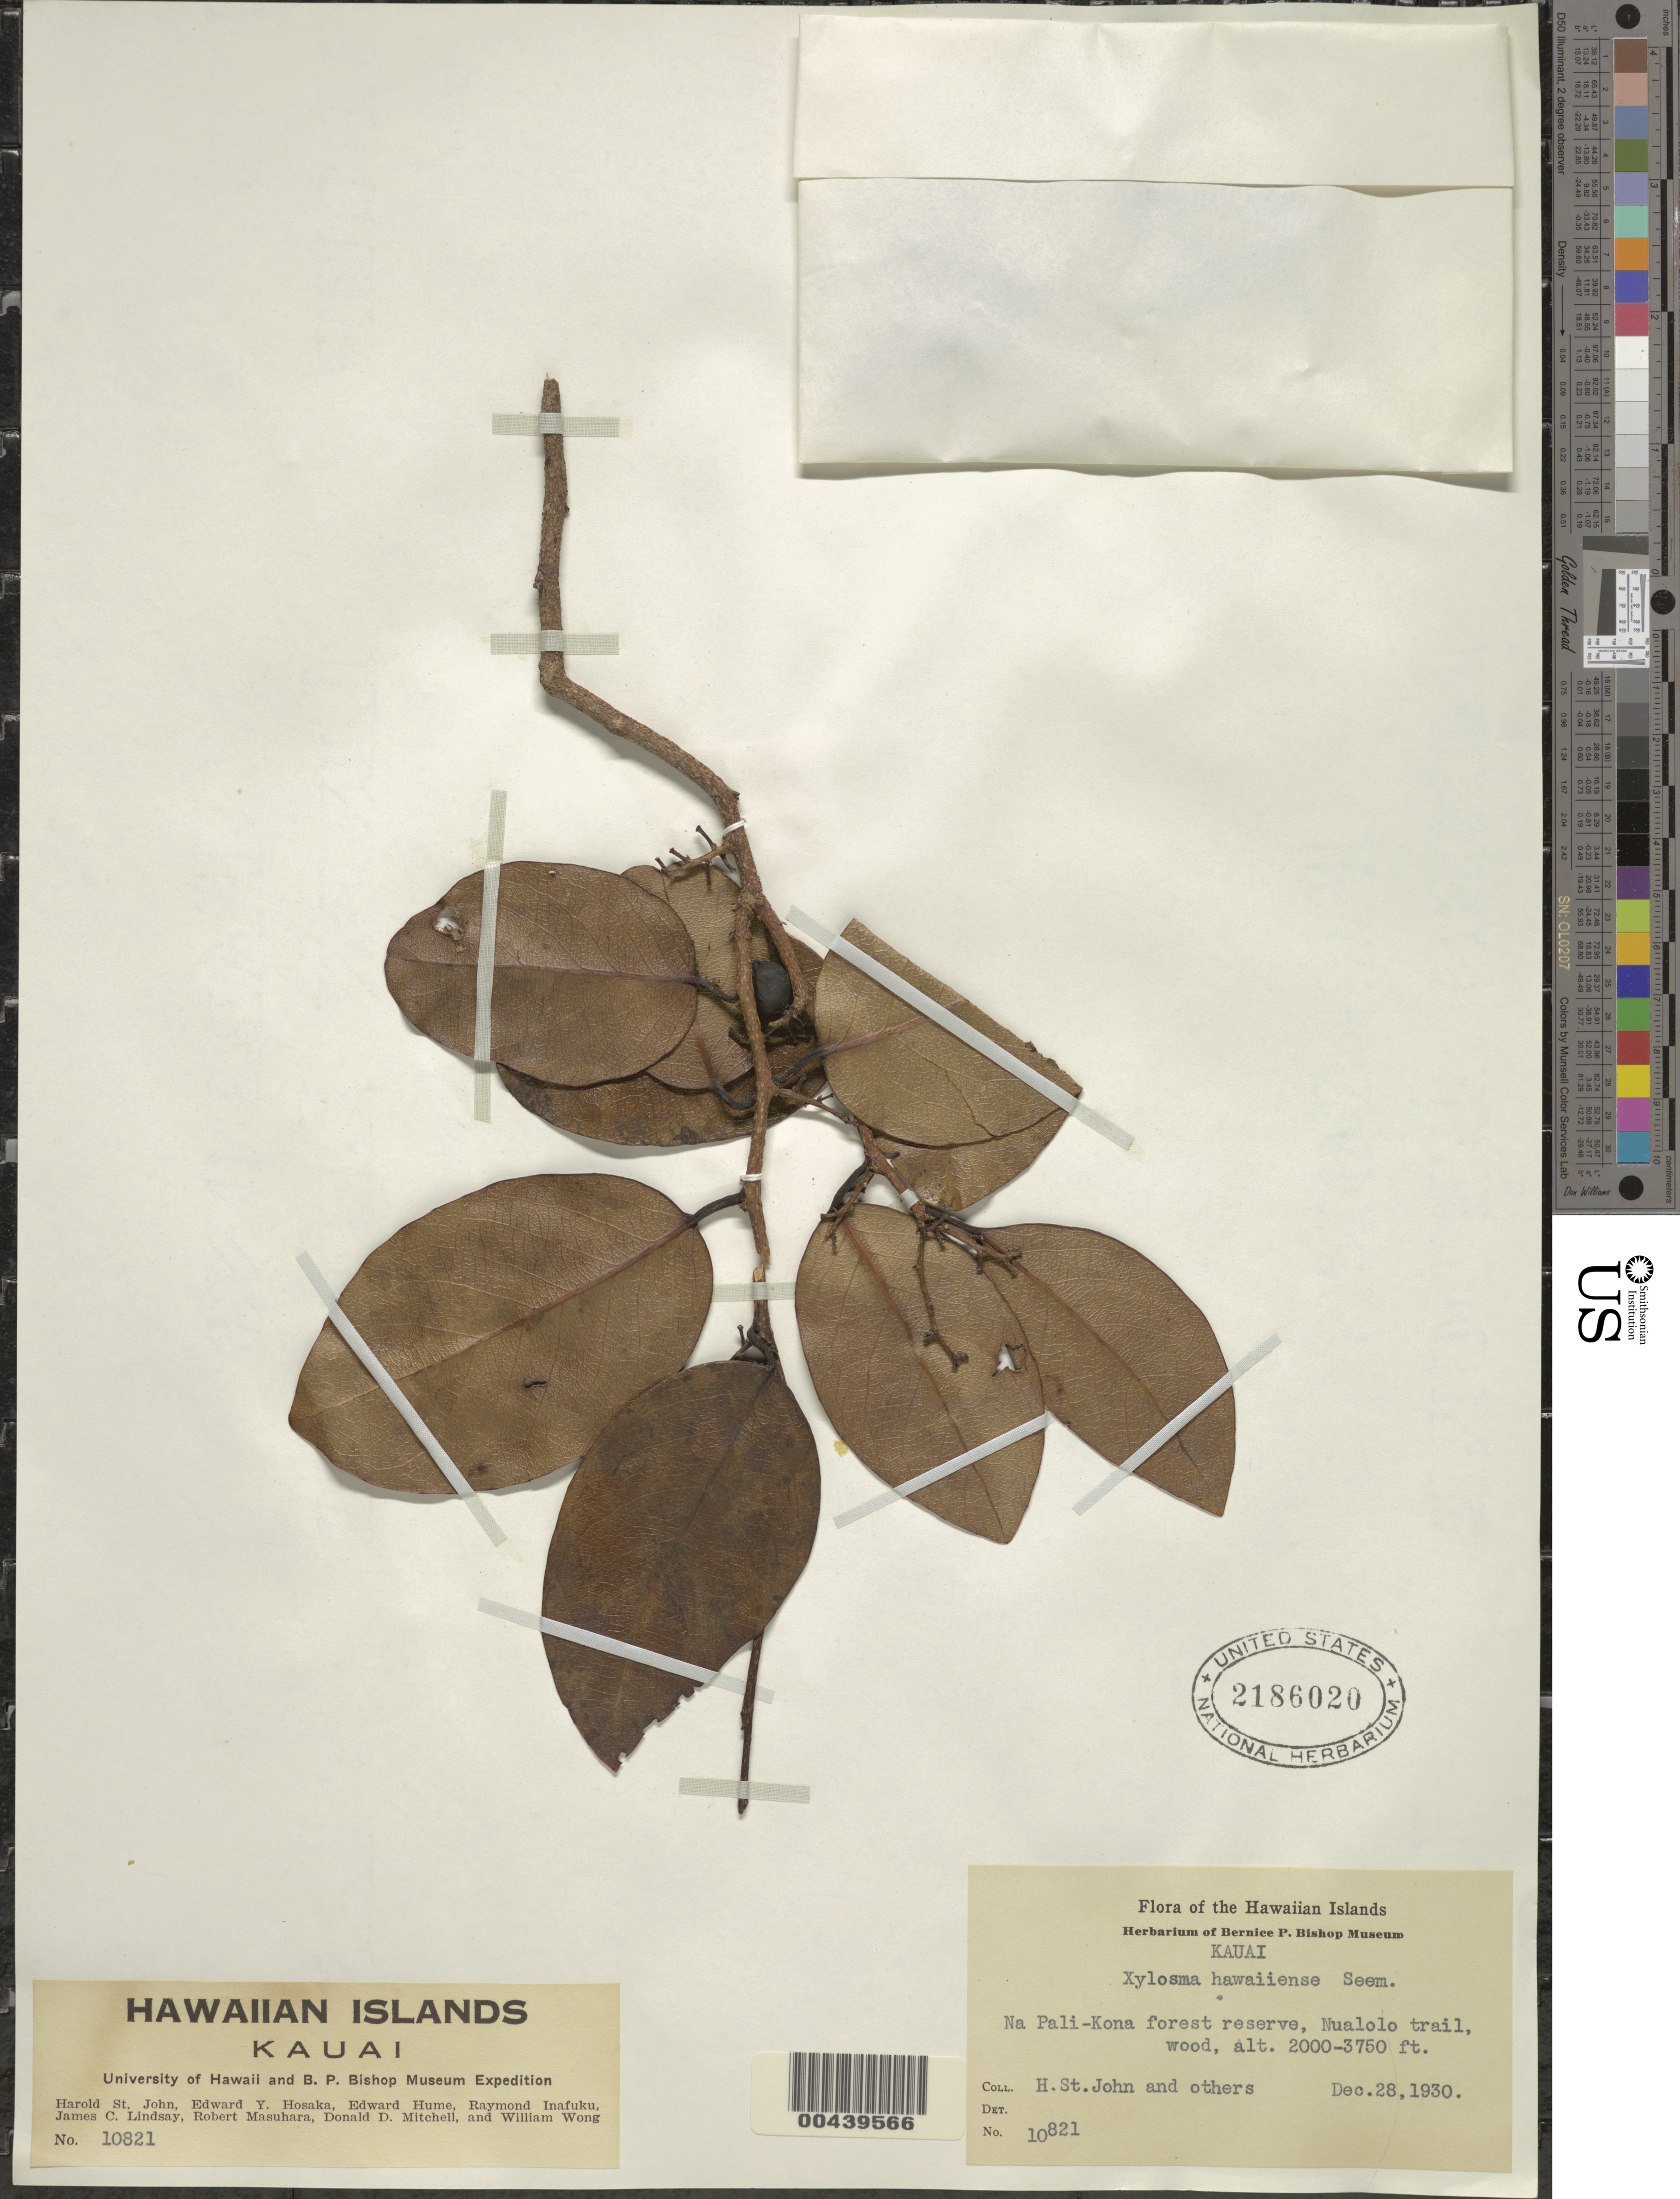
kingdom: Plantae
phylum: Tracheophyta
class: Magnoliopsida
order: Malpighiales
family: Salicaceae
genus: Xylosma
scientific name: Xylosma hawaiensis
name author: Seem.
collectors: H. St. John et al.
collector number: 10821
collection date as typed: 28 Dec 1930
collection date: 1930-12-28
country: United States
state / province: Hawaii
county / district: Kauai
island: Kaua'i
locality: Na Pali-Kona Forest Reserve, Nualolo trail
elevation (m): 610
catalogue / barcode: US 2186020